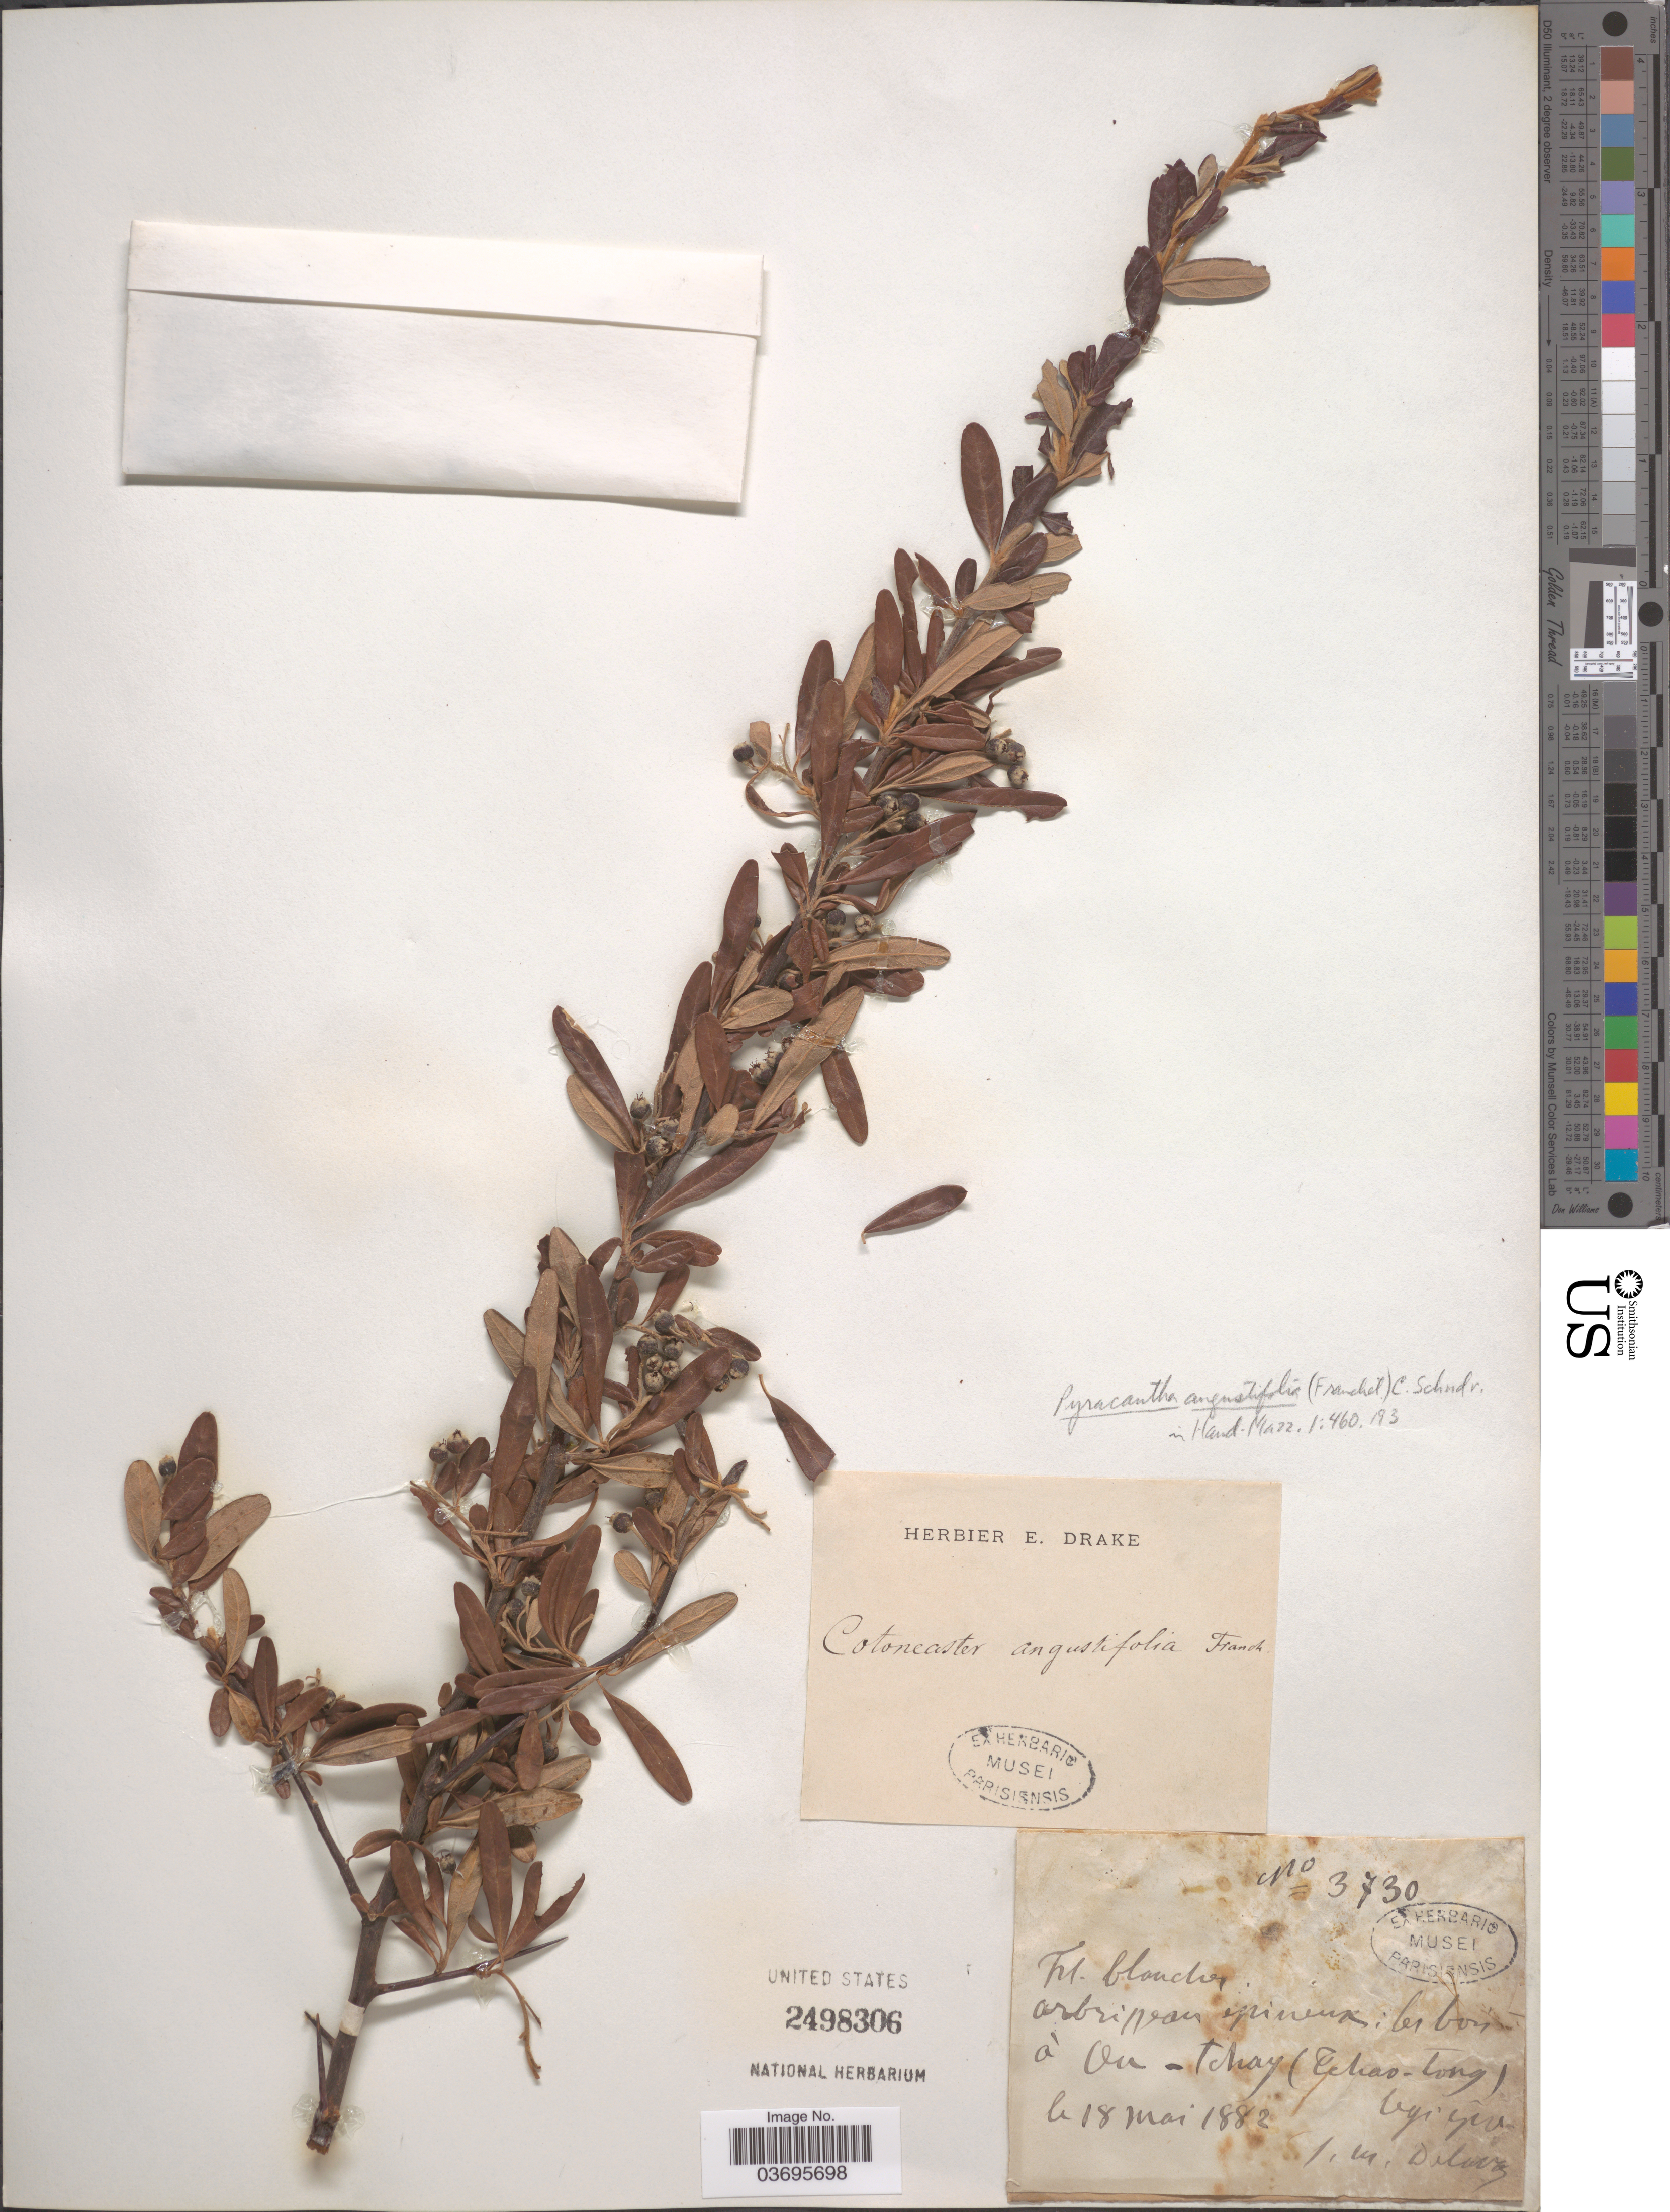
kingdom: Plantae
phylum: Tracheophyta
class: Magnoliopsida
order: Rosales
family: Rosaceae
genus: Pyracantha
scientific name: Pyracantha angustifolia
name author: C.K. Schneid.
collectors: J. Delavay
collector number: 3730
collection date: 1882-05-18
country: China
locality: Arbineau ipineux: bibon á Ou-Tchay (Tchao-Tong). [interpreted]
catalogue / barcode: US 2498306